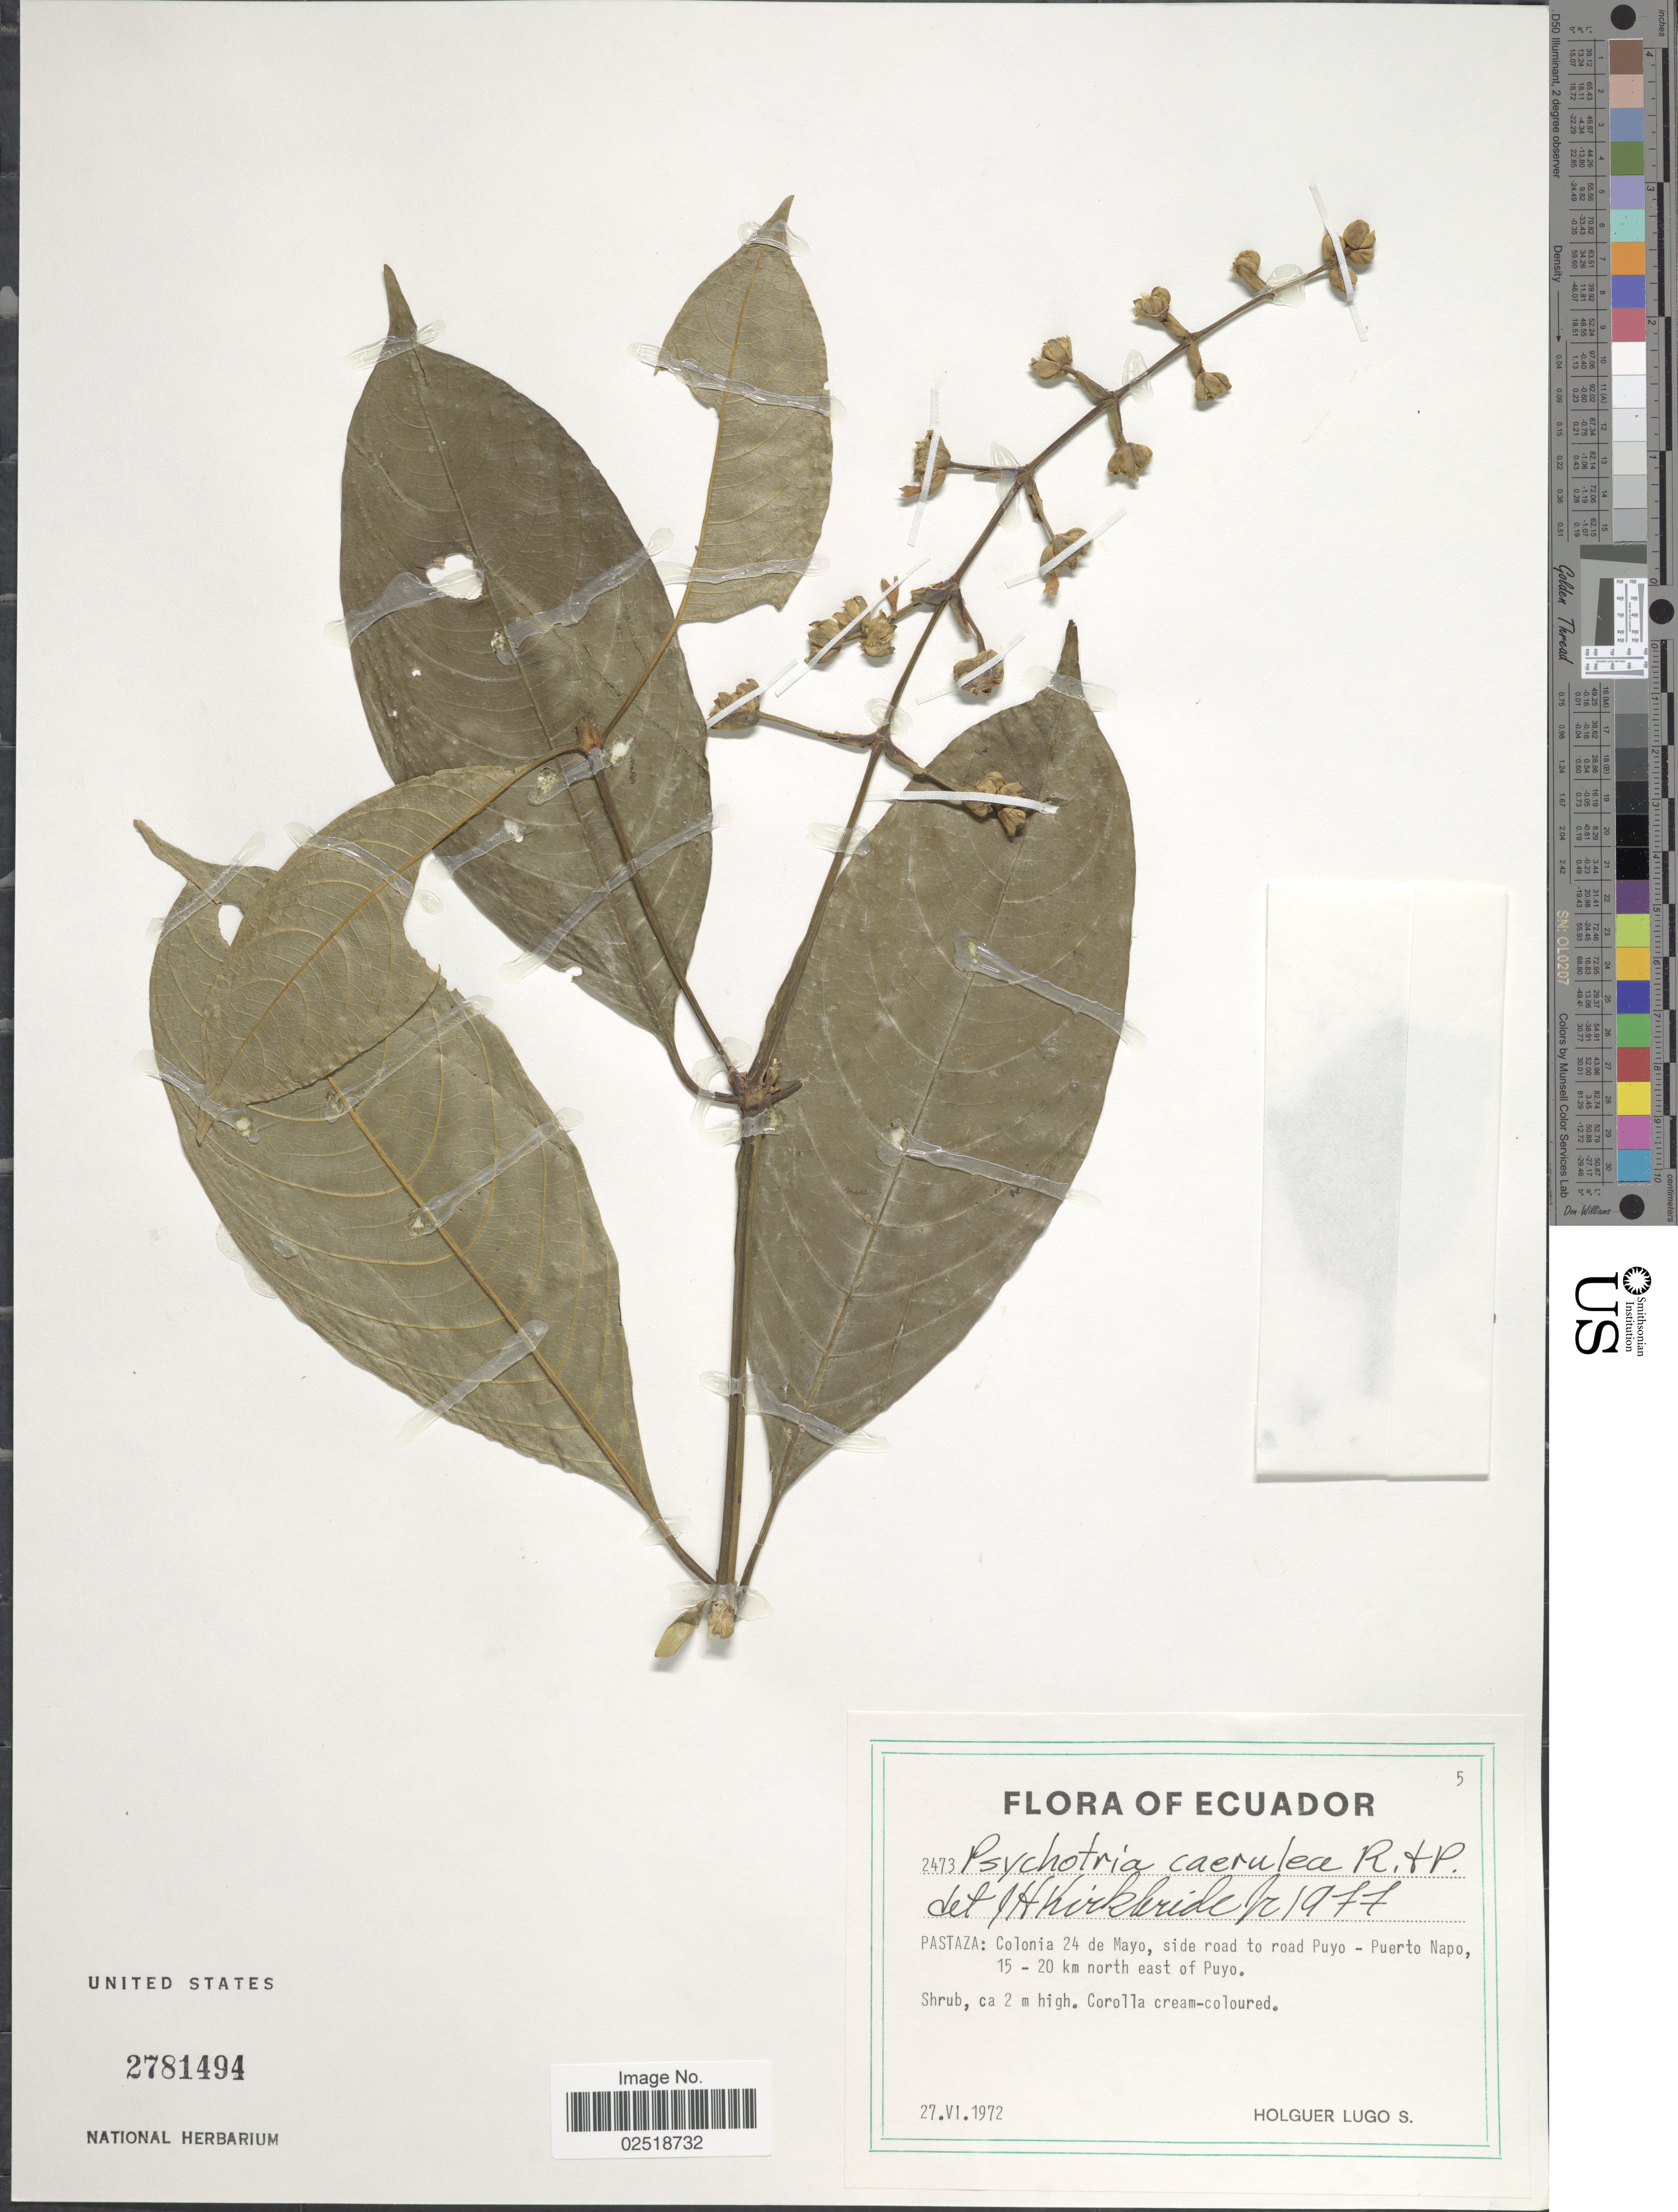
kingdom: Plantae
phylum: Tracheophyta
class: Magnoliopsida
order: Gentianales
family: Rubiaceae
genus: Psychotria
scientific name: Psychotria caerulea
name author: Ruiz & Pav.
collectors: H. Lugo S.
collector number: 2473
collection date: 1972-06-27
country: Ecuador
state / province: Pastaza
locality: Colonia 24 de Mayo, side road to road Puyo - Puerto Napo, 15 - 20 km north east of Puyo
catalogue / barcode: US 2781494